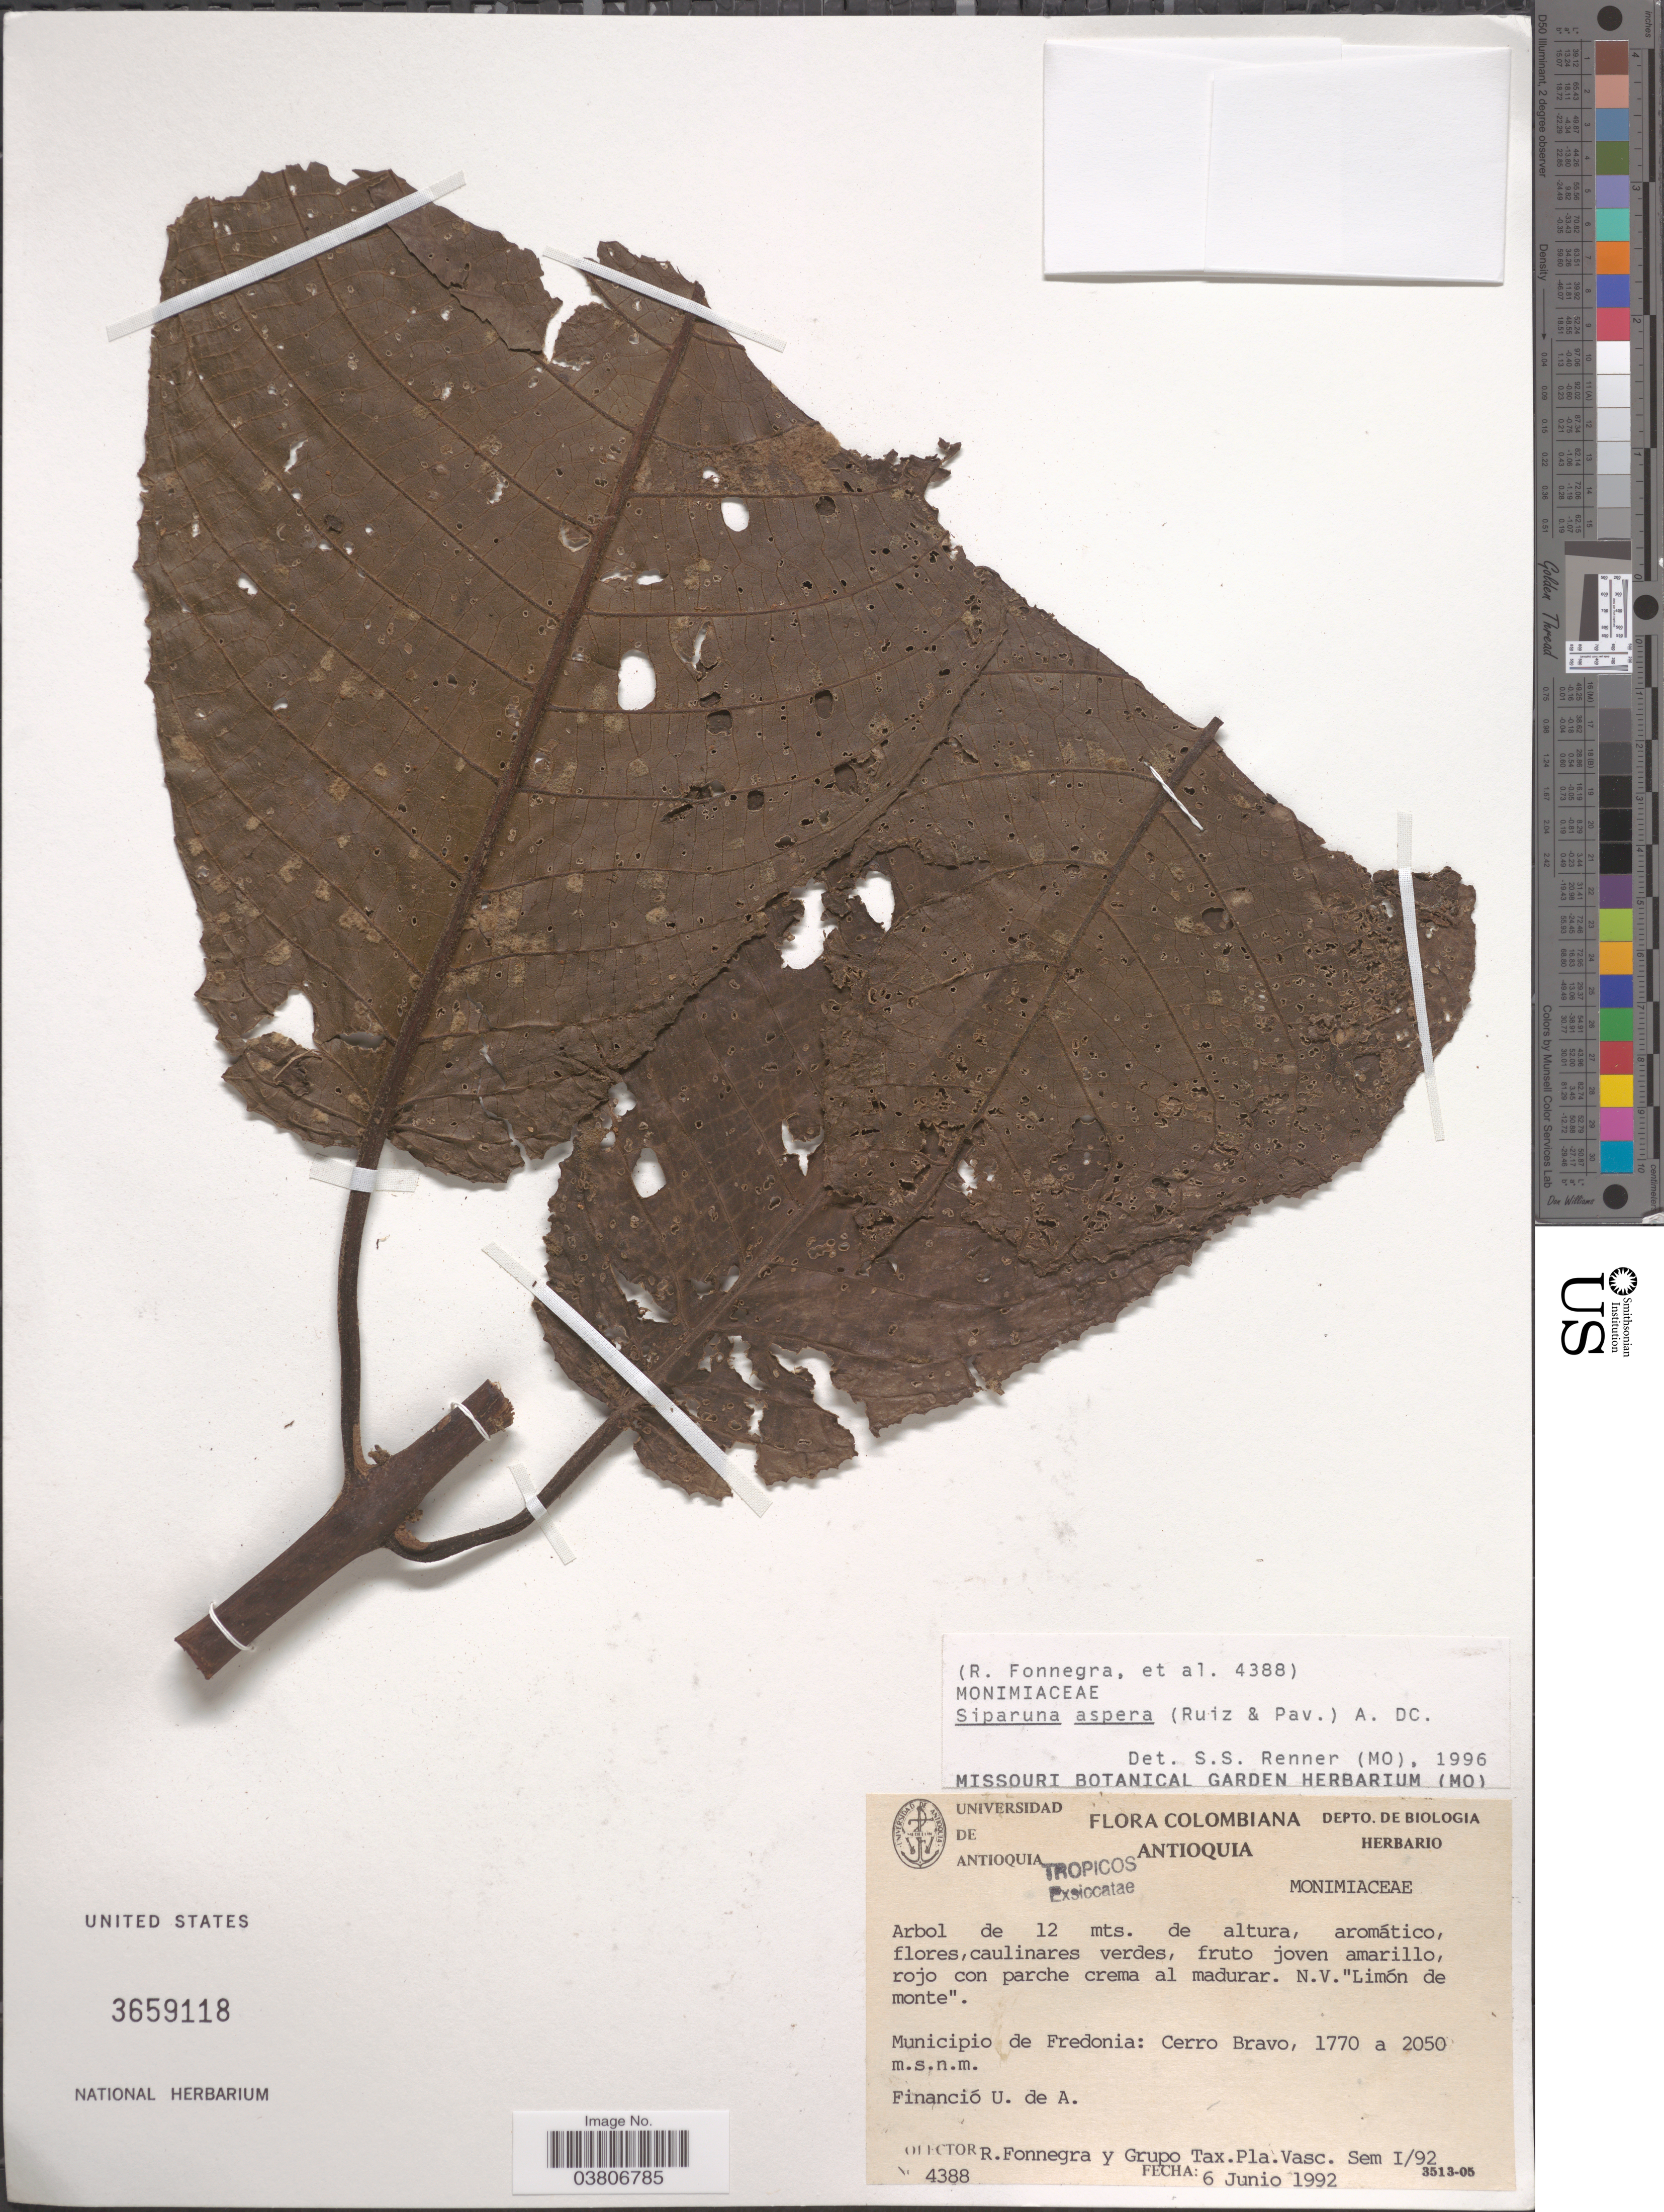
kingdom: Plantae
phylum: Tracheophyta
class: Magnoliopsida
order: Laurales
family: Siparunaceae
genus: Siparuna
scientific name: Siparuna aspera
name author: (Ruiz & Pav.) A. DC.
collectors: R. Fonnegra G. & Grupo Tax. Plan. Vasc. Sem 1/92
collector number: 4388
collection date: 1992-06-06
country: Colombia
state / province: Antioquia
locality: Municipio de Fredonia: Cerro Bravo.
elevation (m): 1770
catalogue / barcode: US 3659118